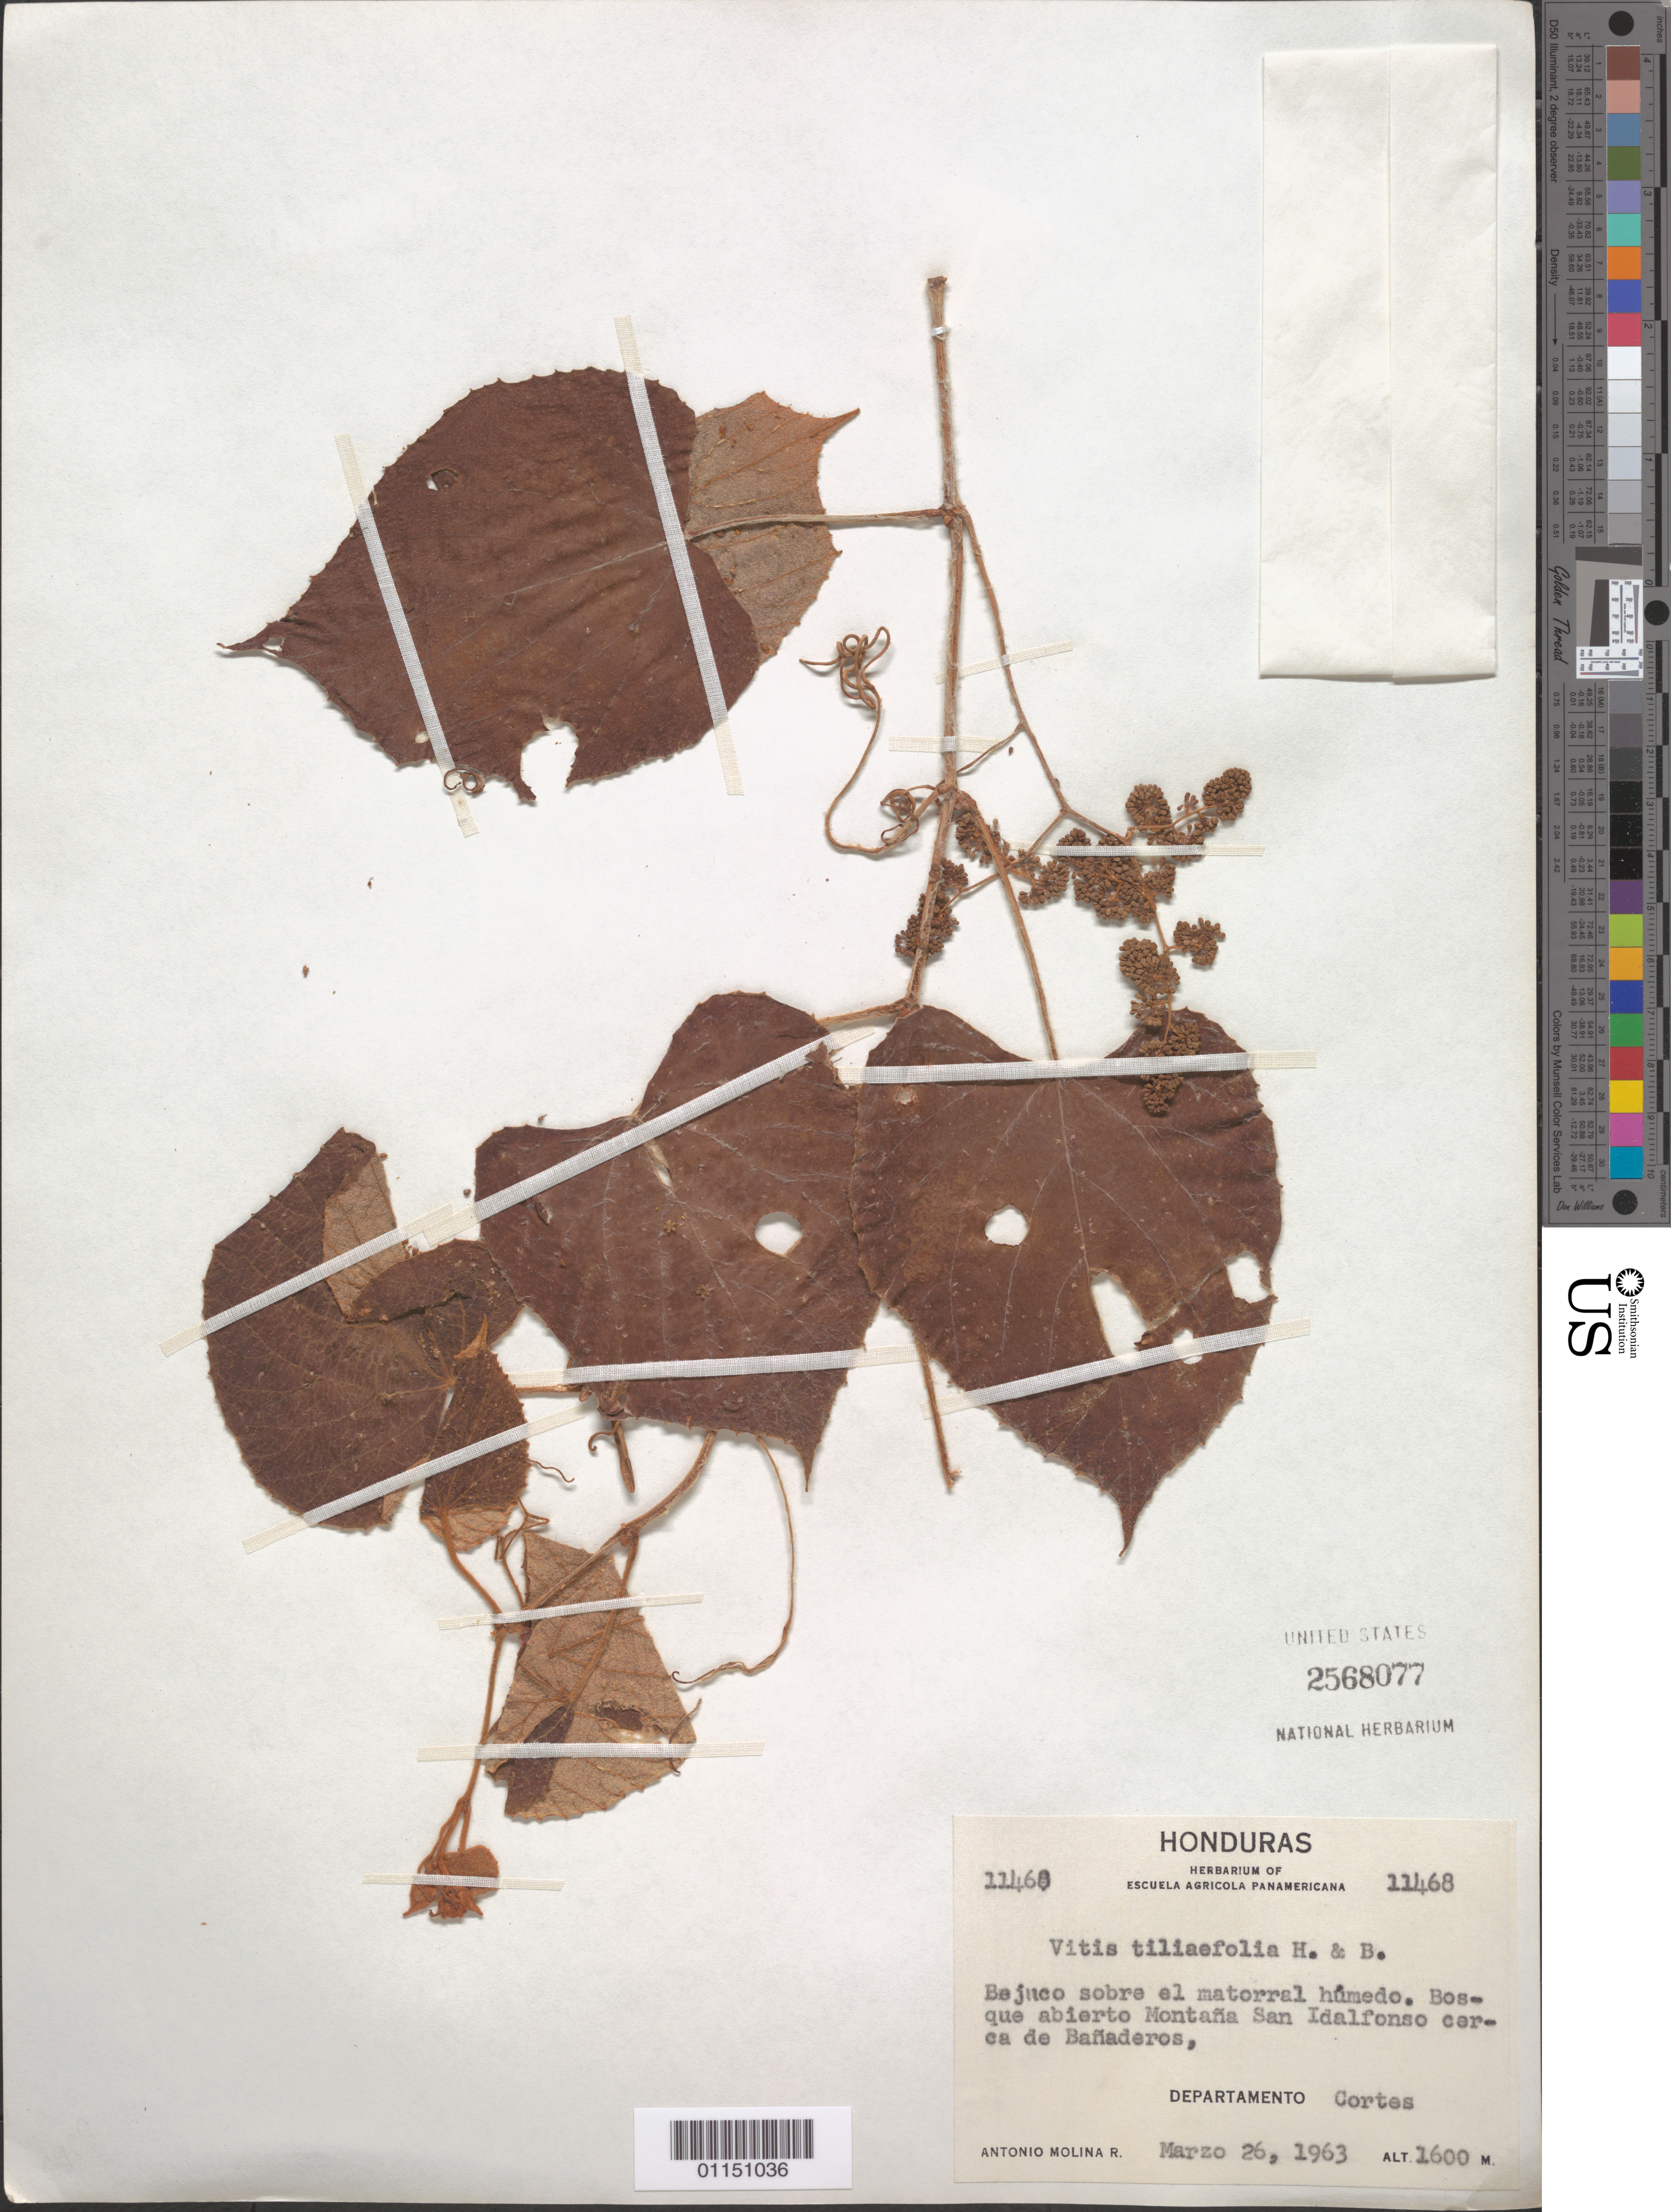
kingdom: Plantae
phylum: Tracheophyta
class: Magnoliopsida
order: Vitales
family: Vitaceae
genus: Vitis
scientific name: Vitis tiliaefolia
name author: Willd.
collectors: A. Molina R.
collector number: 11468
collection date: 1963-03-26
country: Honduras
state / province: Cortés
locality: Bosque abierto Montana San Idalfonso cerca de Banaderos.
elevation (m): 1600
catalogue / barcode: US 2568077